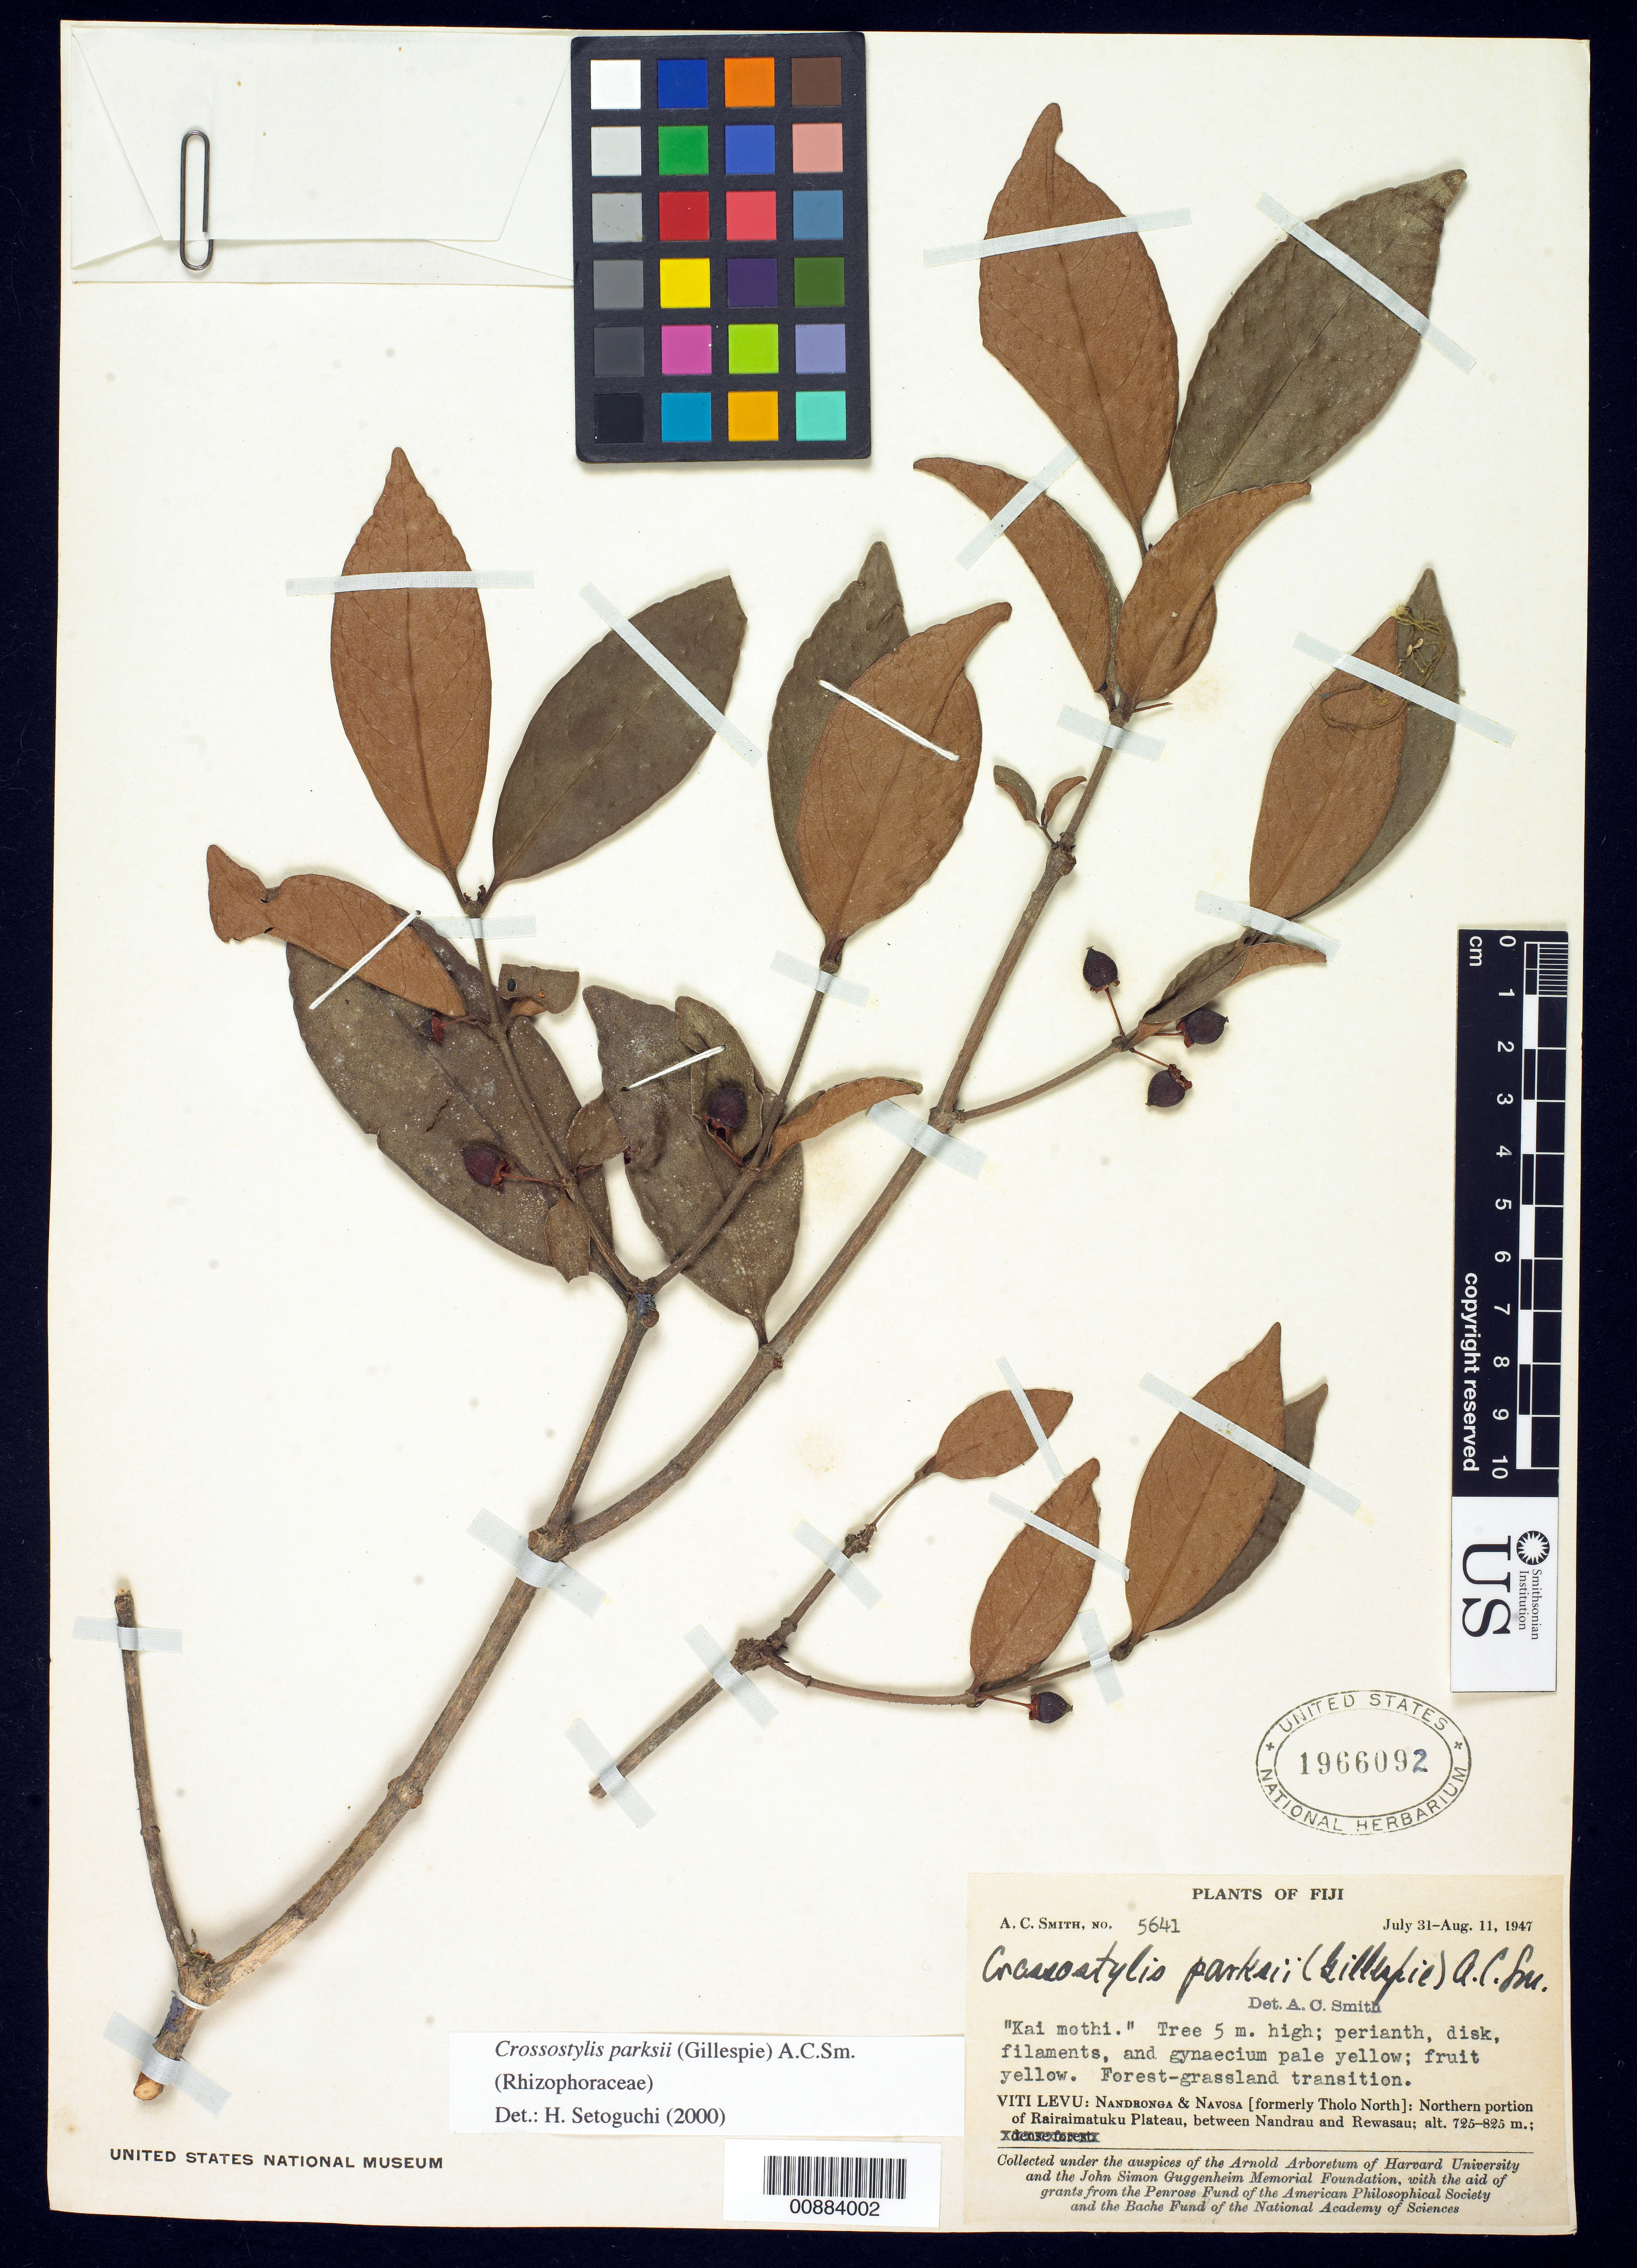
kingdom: Plantae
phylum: Tracheophyta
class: Magnoliopsida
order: Malpighiales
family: Rhizophoraceae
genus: Crossostylis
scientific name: Crossostylis parksii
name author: (Gillespie) A.C. Sm.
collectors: C. A. Smith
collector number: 5641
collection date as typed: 31 Jul 1947 to 11 Aug 1947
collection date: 1947-07-31/1947-08-11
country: Fiji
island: Viti Levu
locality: Nandronga & Navosa [formerly Tholo North]: northern portion of Rairaimatuku Plateau, between Nandrau and Rewasau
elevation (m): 725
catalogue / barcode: US 1966092